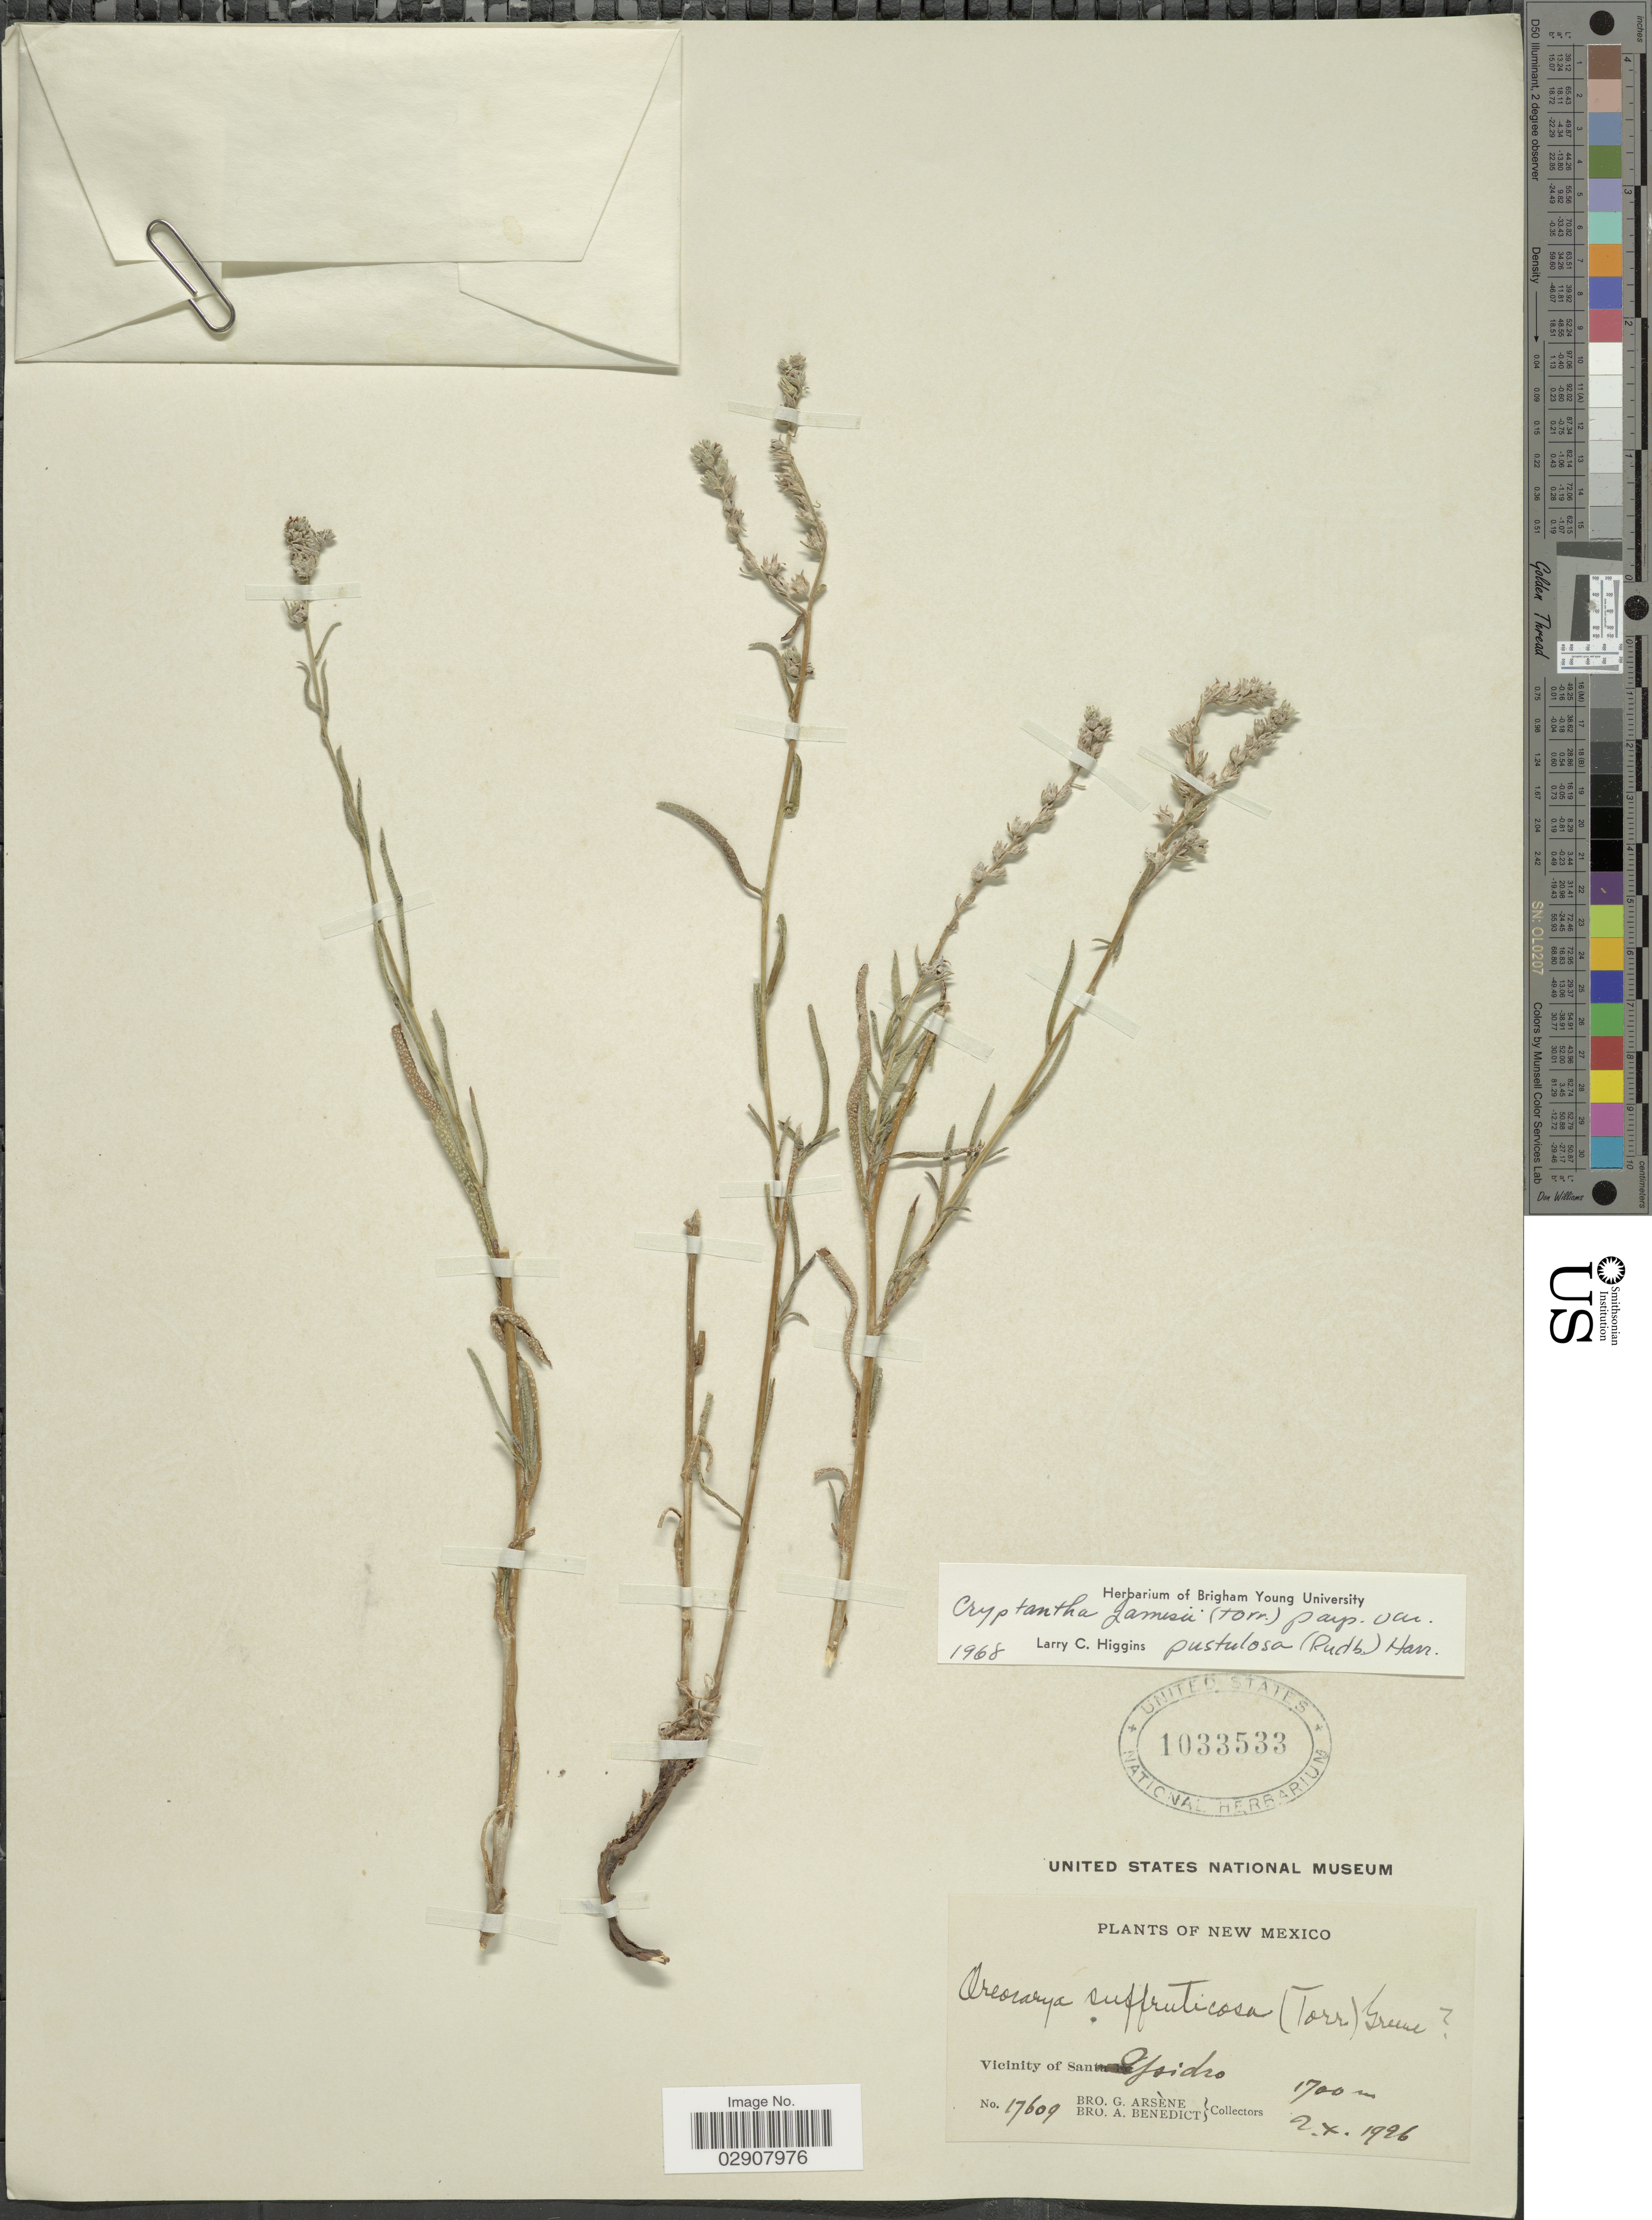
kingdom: Plantae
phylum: Tracheophyta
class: Magnoliopsida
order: Boraginales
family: Boraginaceae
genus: Cryptantha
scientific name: Cryptantha jamesii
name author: (Torr.) Payson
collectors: Bro. G. Arsène & Bro. Benedict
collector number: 17609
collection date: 1926-10-02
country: United States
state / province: New Mexico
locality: Vicinity of San Ysidro.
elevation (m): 1700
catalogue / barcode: US 1033533